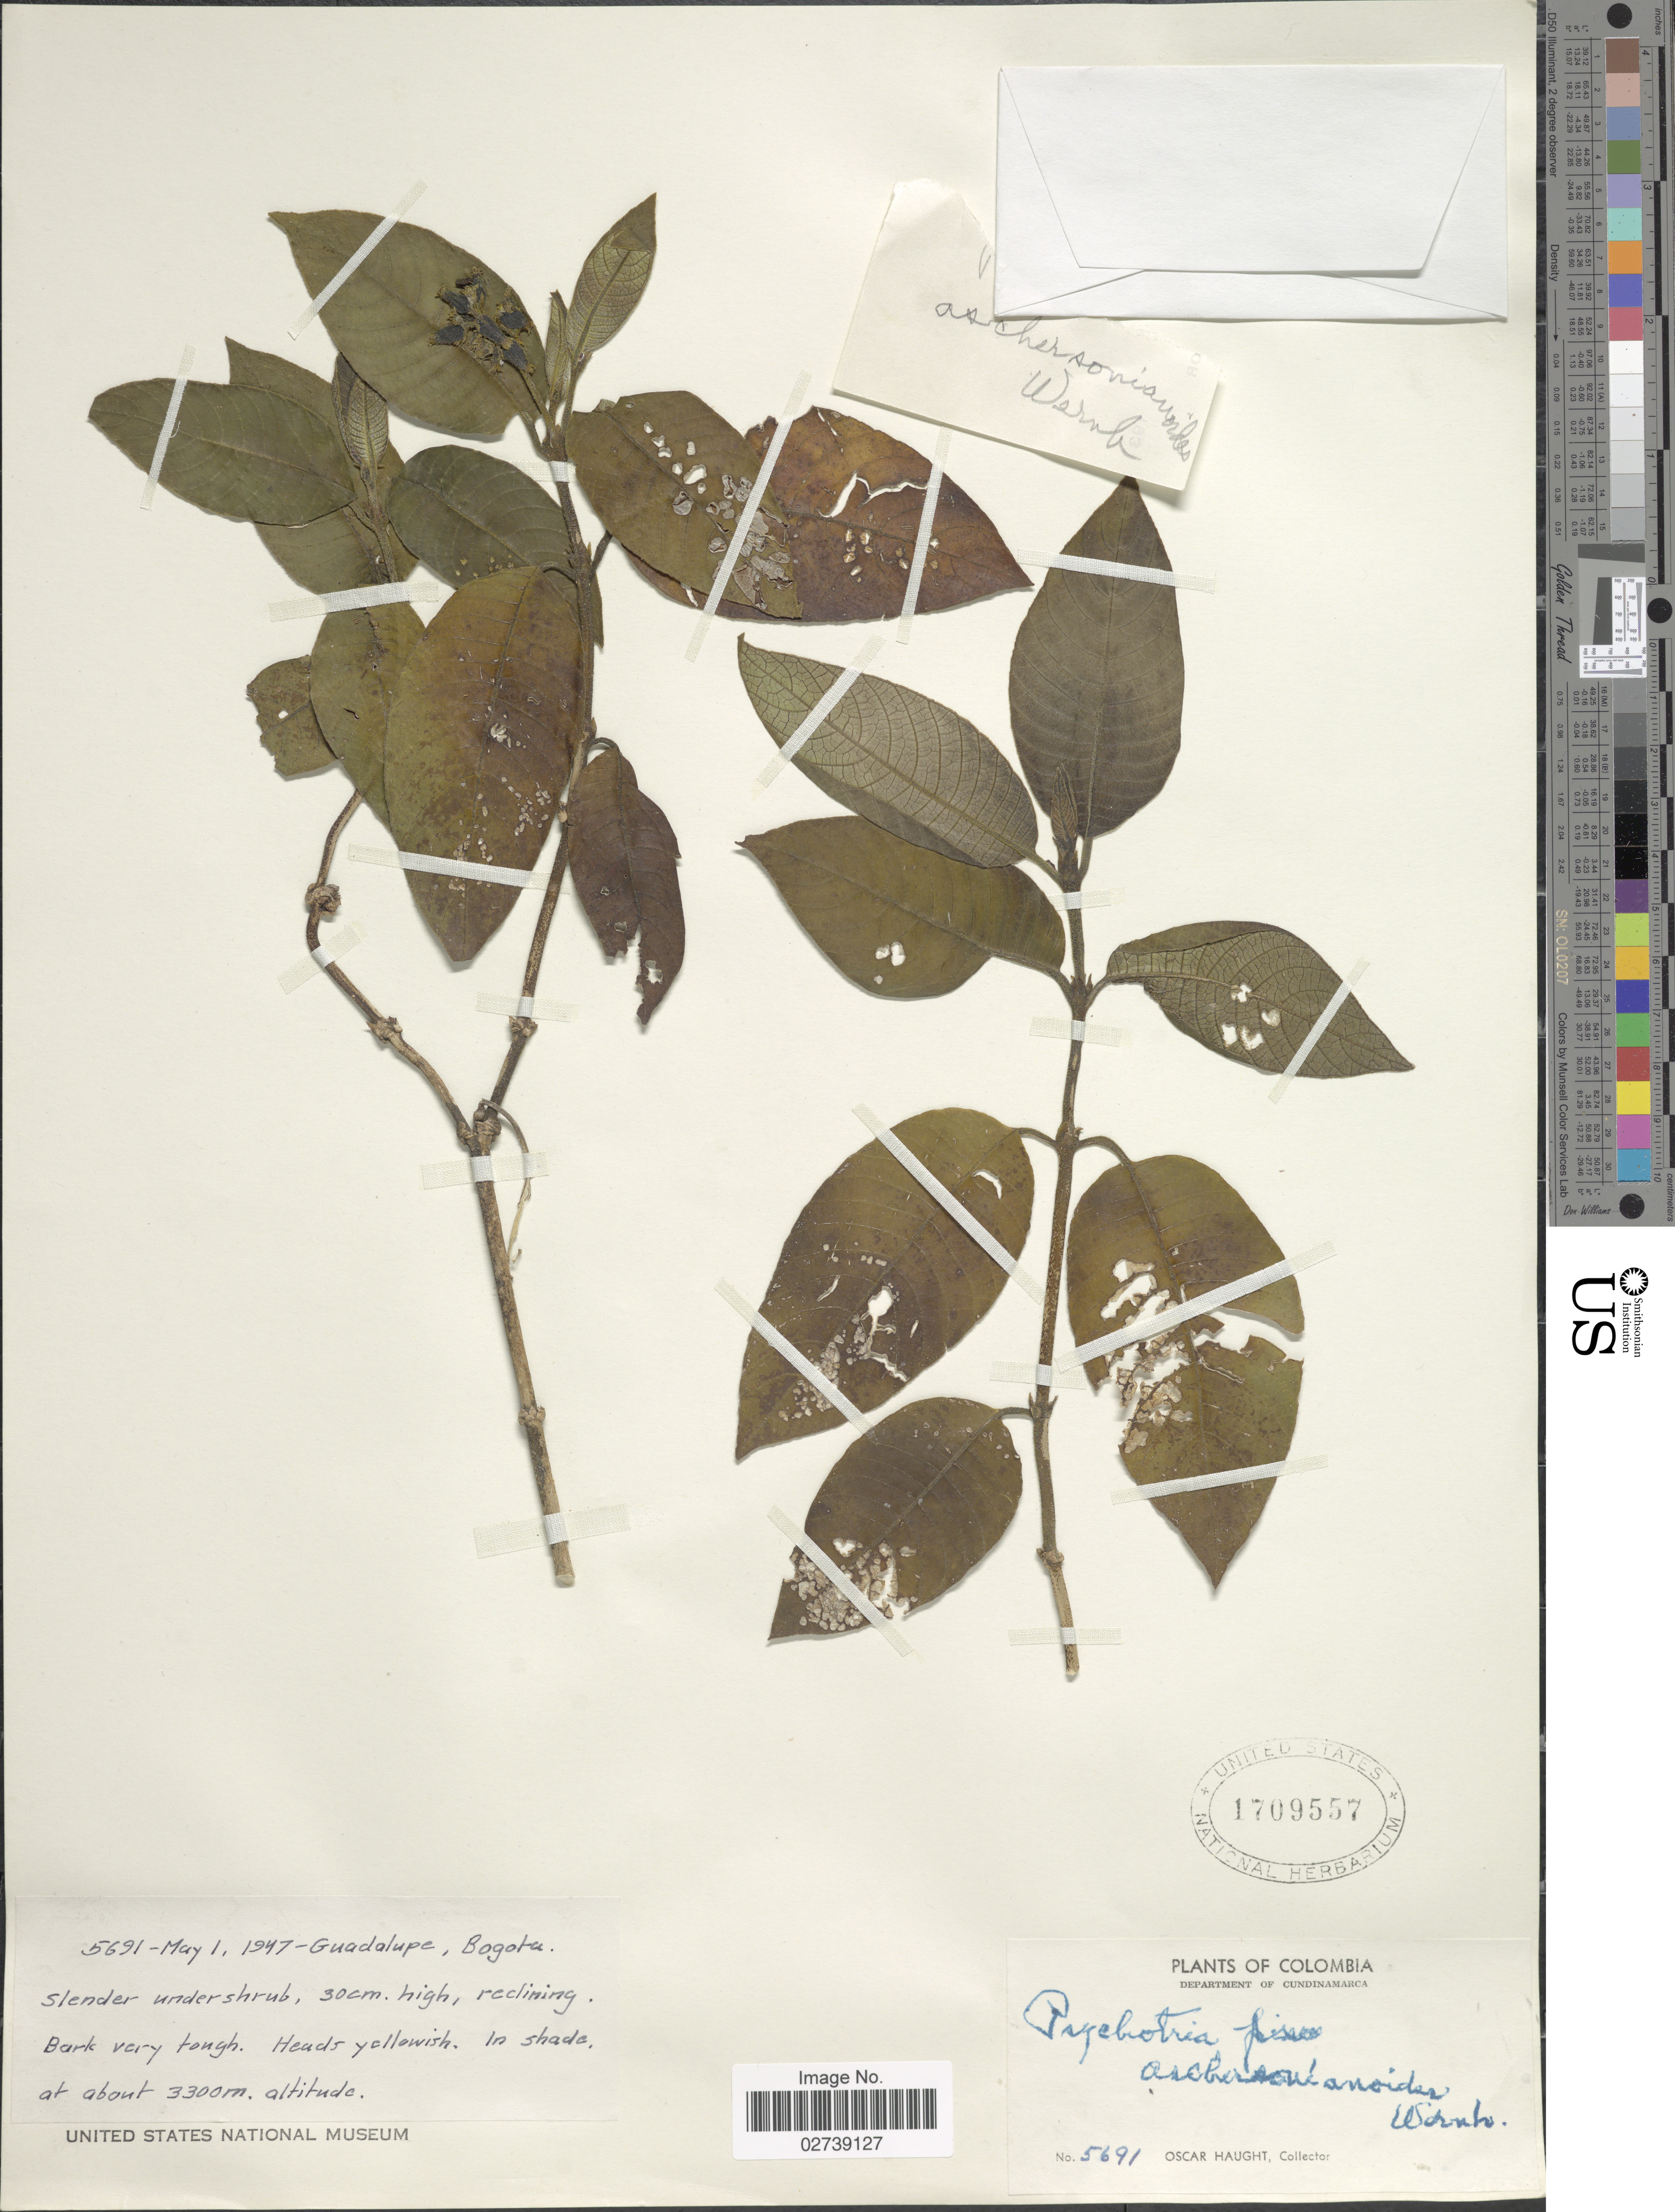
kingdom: Plantae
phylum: Tracheophyta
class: Magnoliopsida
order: Gentianales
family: Rubiaceae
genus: Palicourea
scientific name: Palicourea aschersonianoides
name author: Steyerm.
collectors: O. Haught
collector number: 5691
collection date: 1947-05-01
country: Colombia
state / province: Bogota D.C.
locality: Department of Cundinamarca. Guadalope, Bogota.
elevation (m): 3300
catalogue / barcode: US 1709557